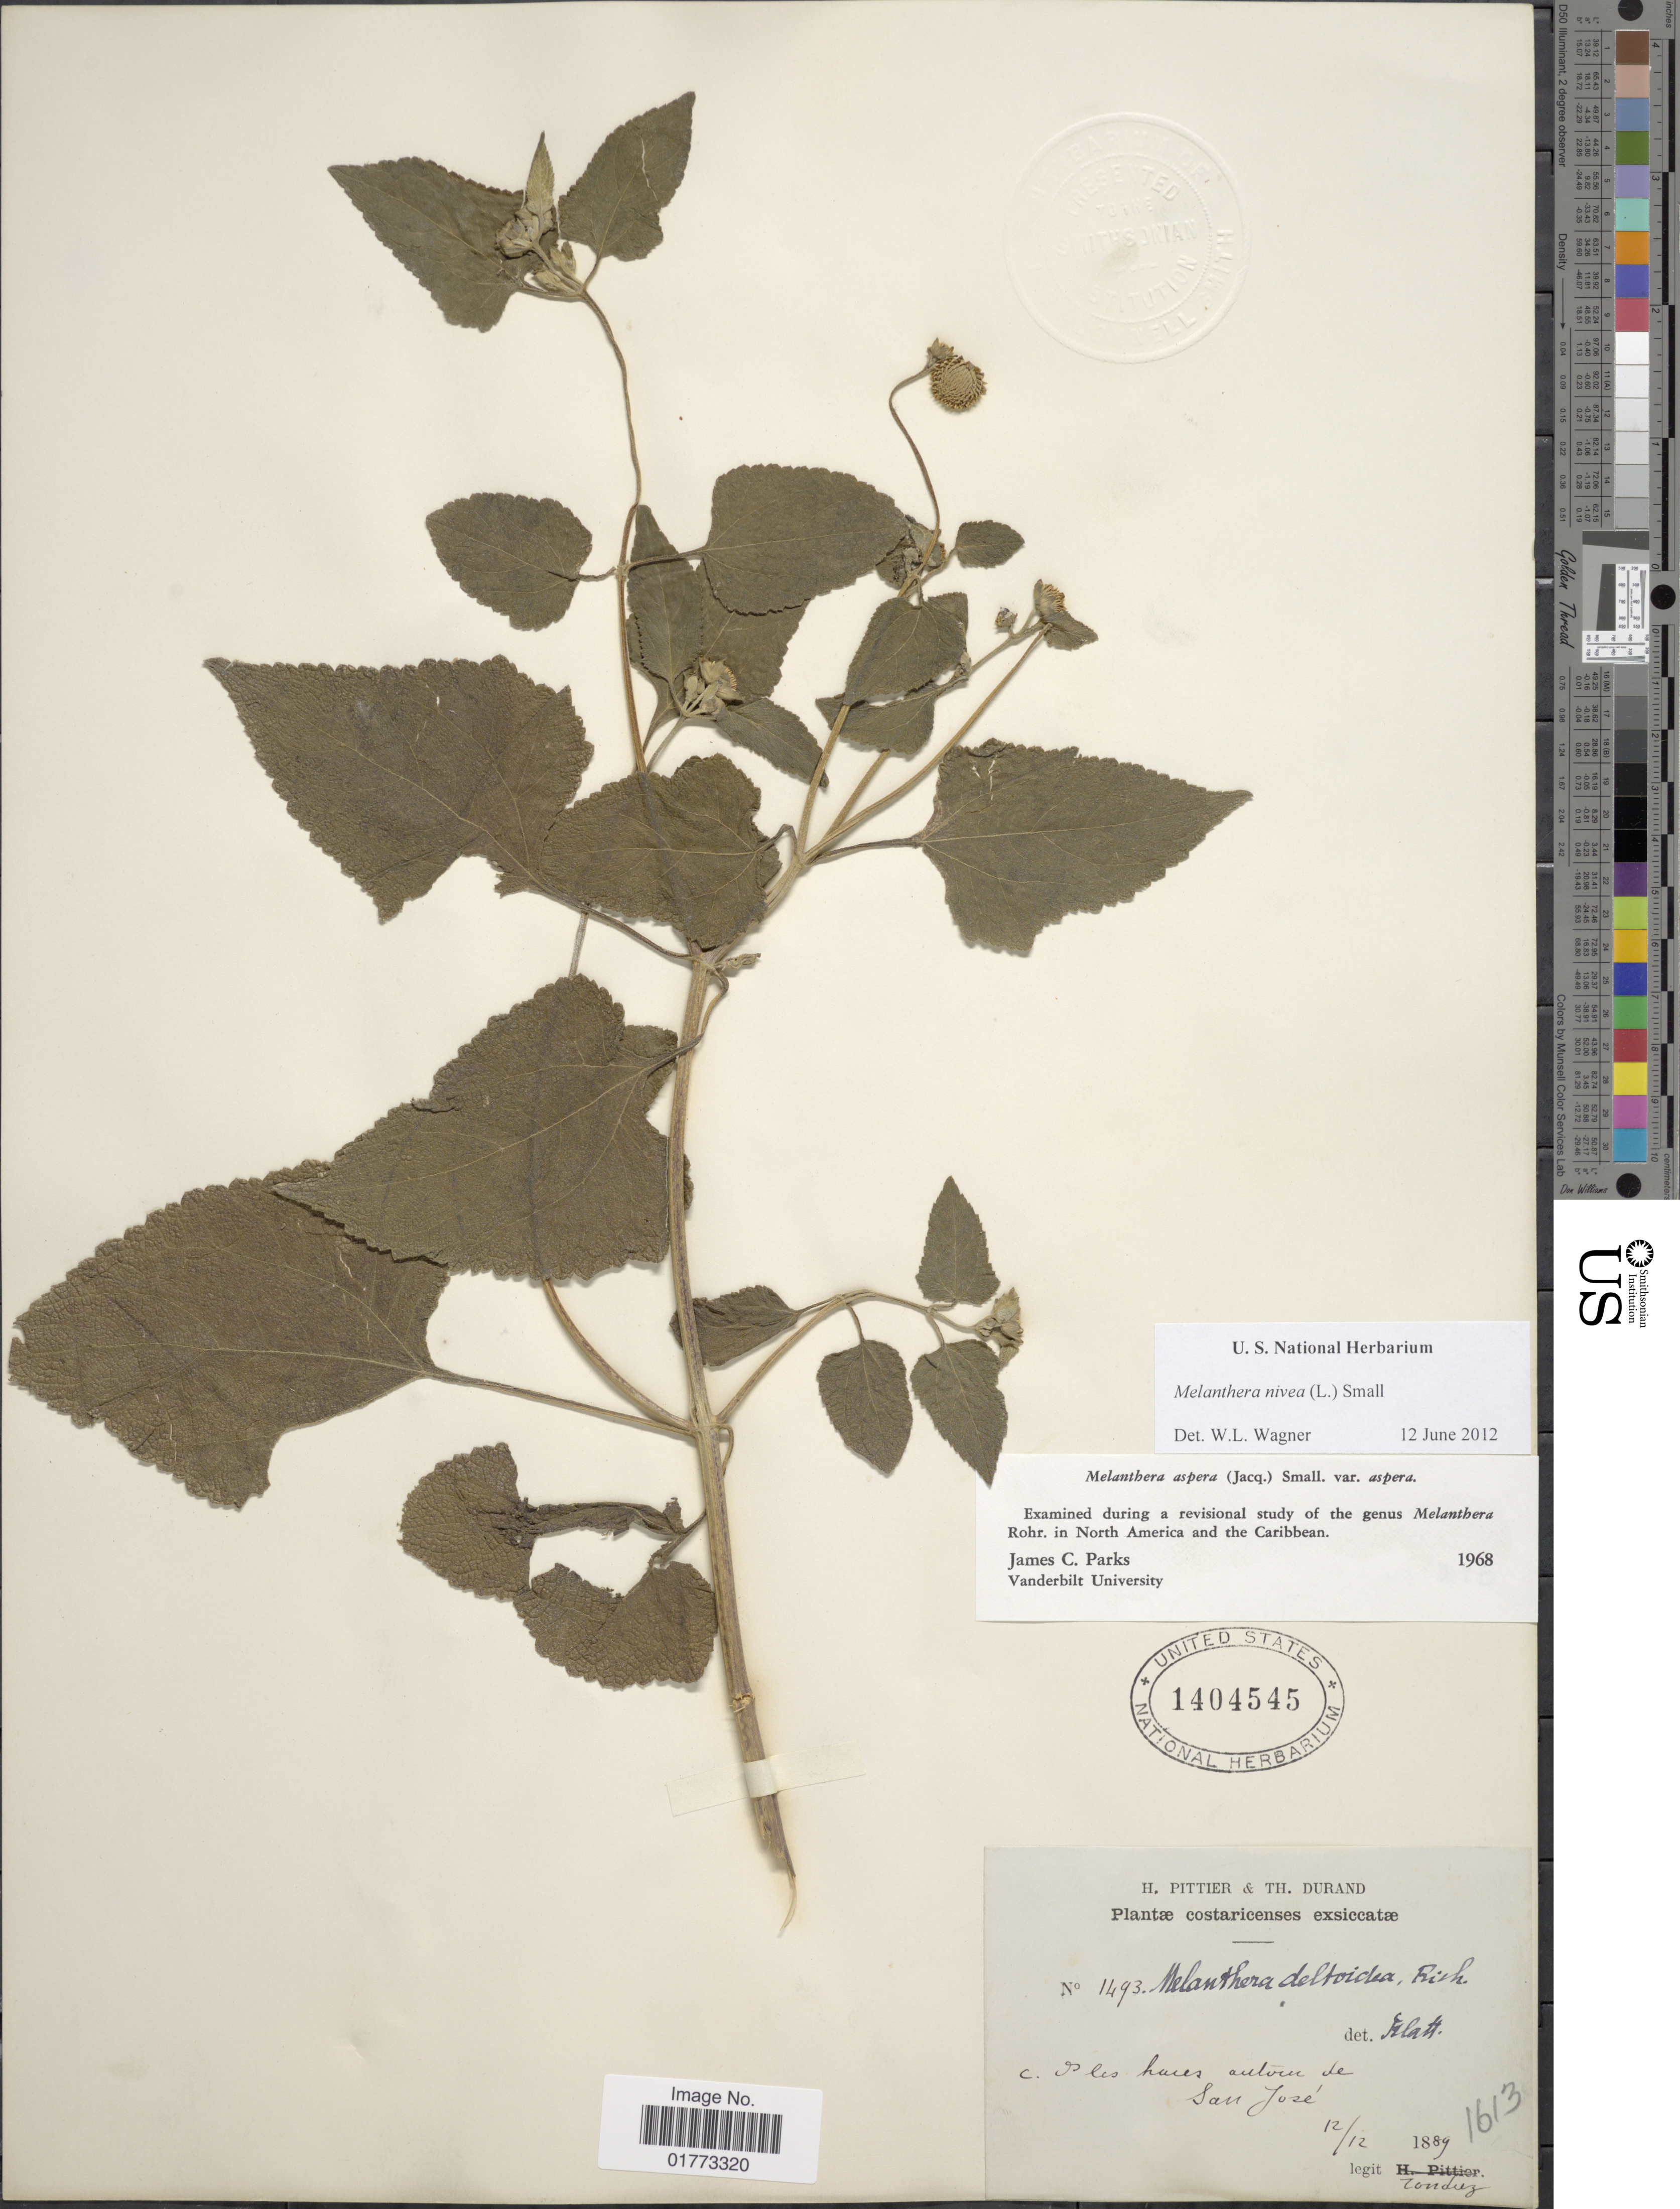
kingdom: Plantae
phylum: Tracheophyta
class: Magnoliopsida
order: Asterales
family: Asteraceae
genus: Melanthera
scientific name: Melanthera nivea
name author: (L.) Small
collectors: A. Tonduz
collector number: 1493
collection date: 1889-12-12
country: Costa Rica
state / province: San José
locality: C ds les haces autom de San José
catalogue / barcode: US 1404545